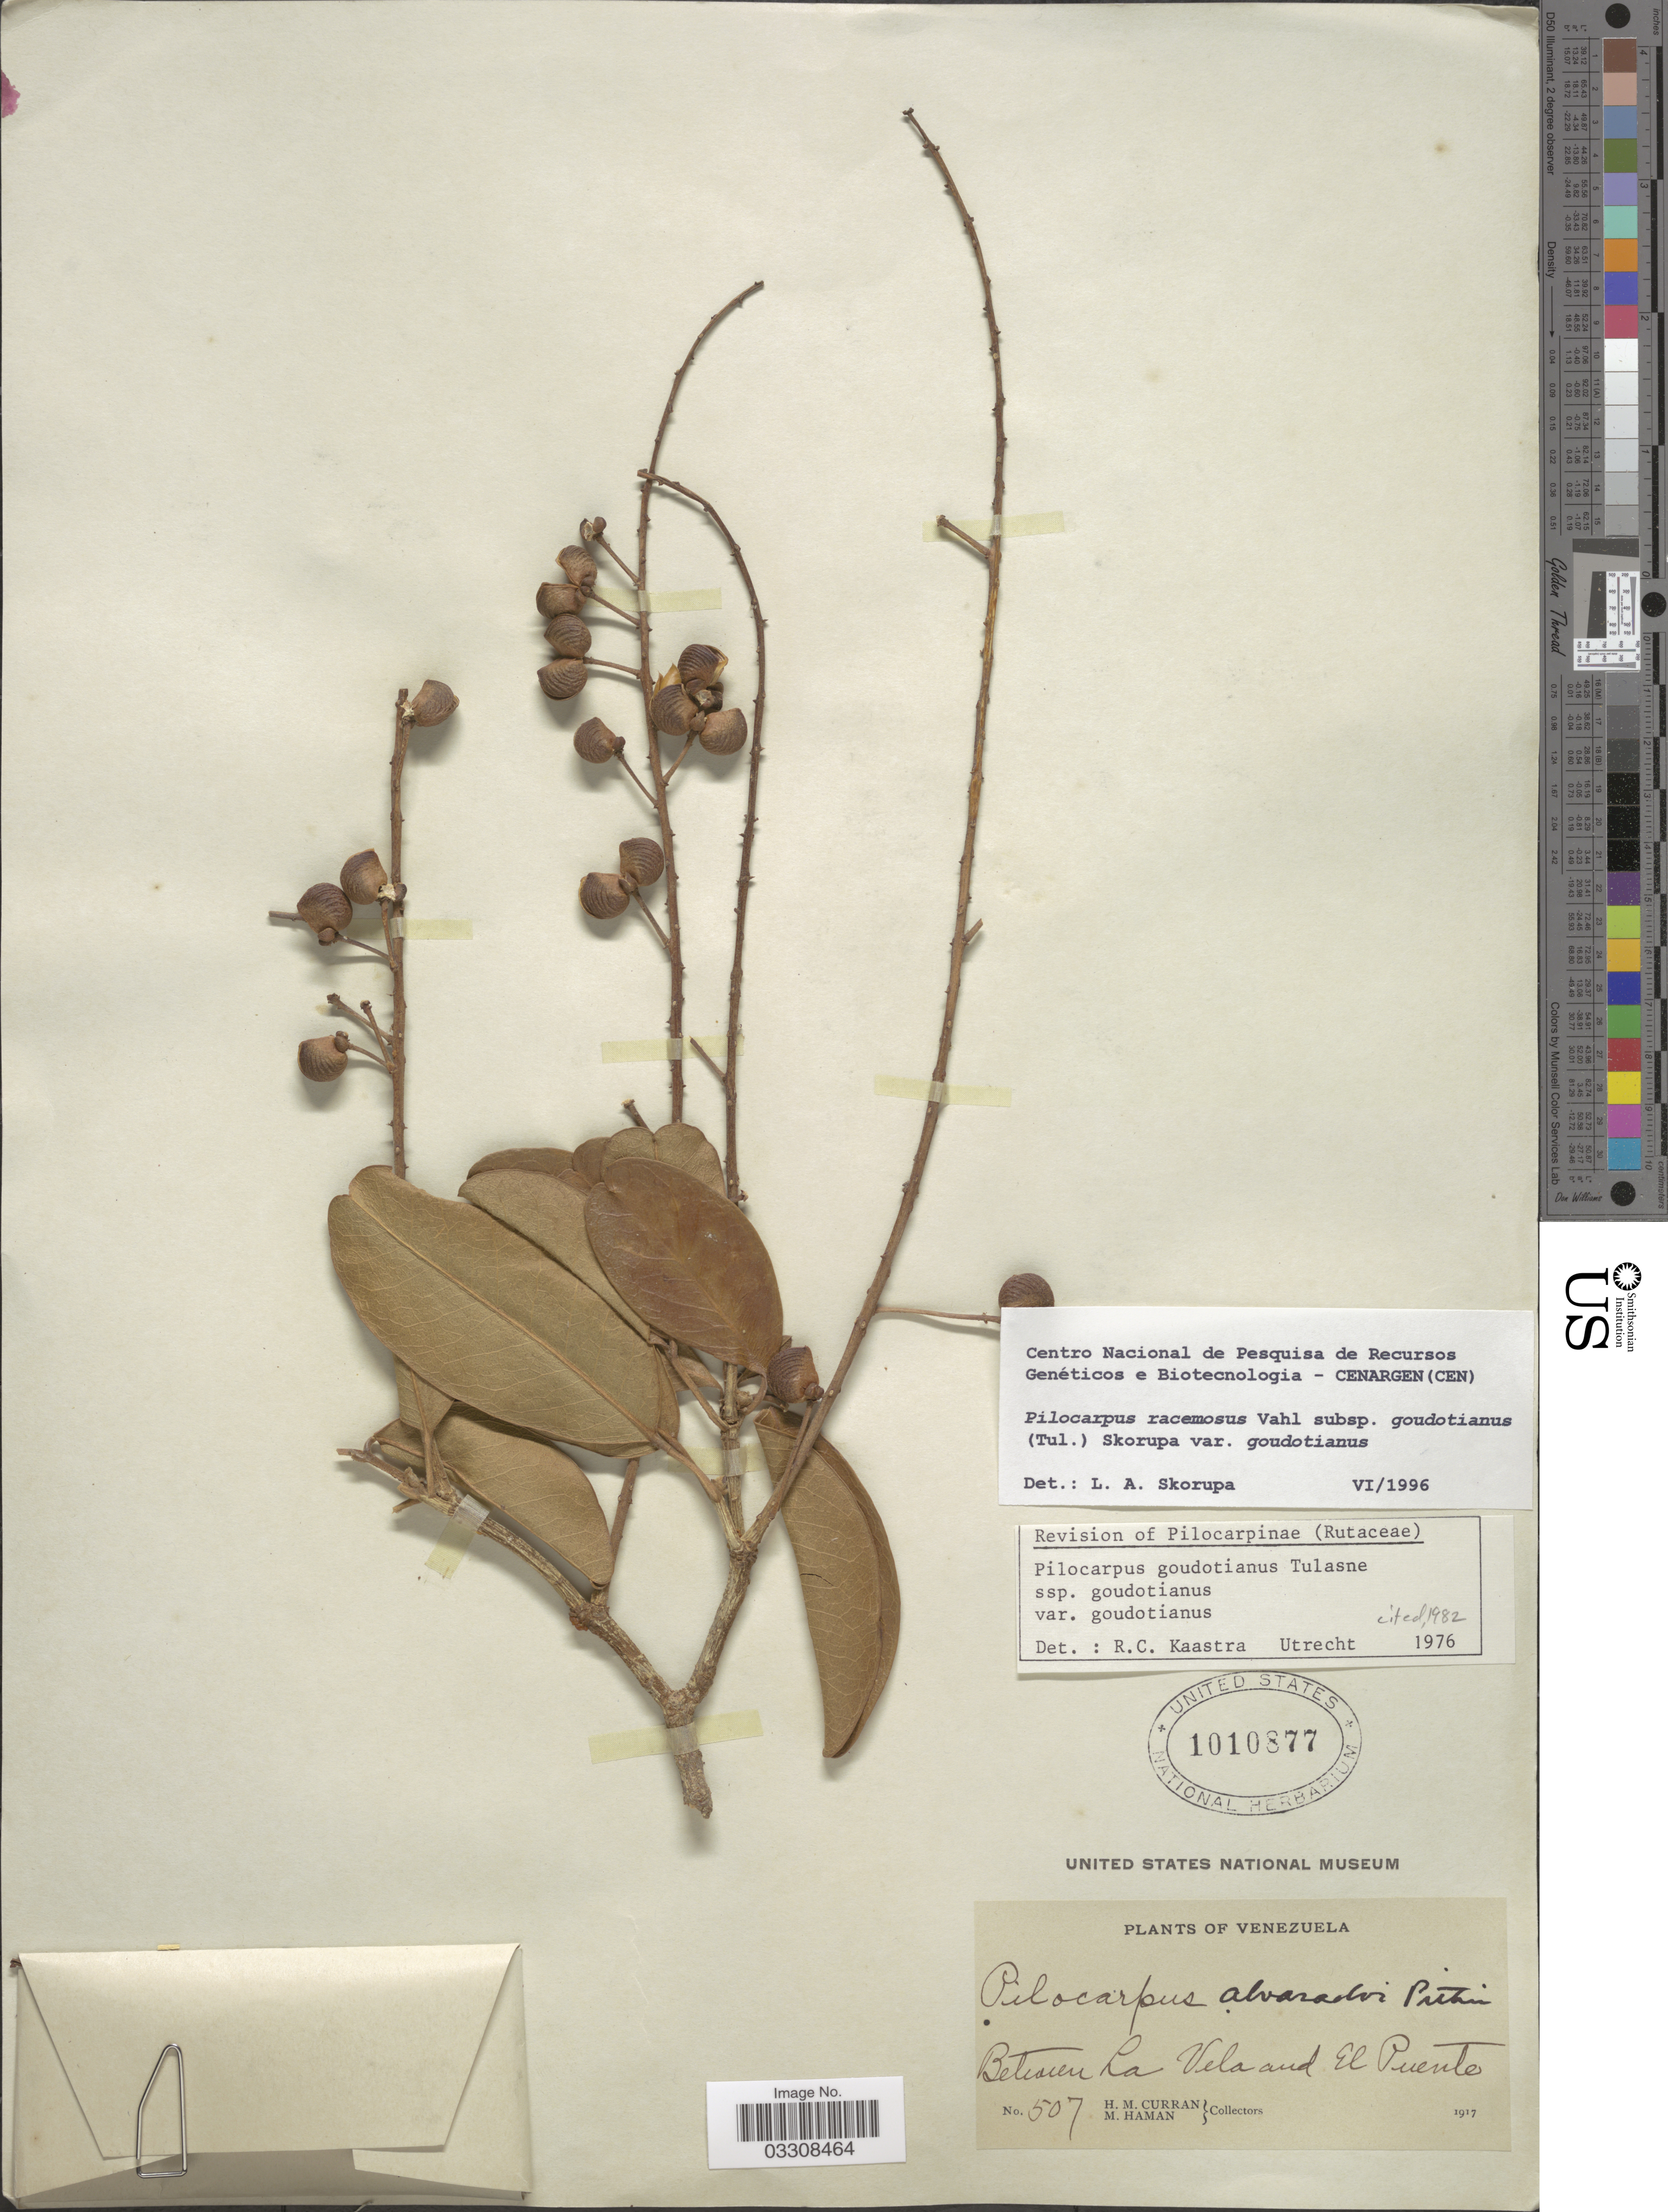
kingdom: Plantae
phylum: Tracheophyta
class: Magnoliopsida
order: Sapindales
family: Rutaceae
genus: Pilocarpus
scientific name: Pilocarpus racemosus subsp. goudotianus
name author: (Tul.) Skorupa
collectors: H. M. Curran & M. Haman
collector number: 507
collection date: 1917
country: Venezuela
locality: Between La Vela and El Puente.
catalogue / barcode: US 1010877